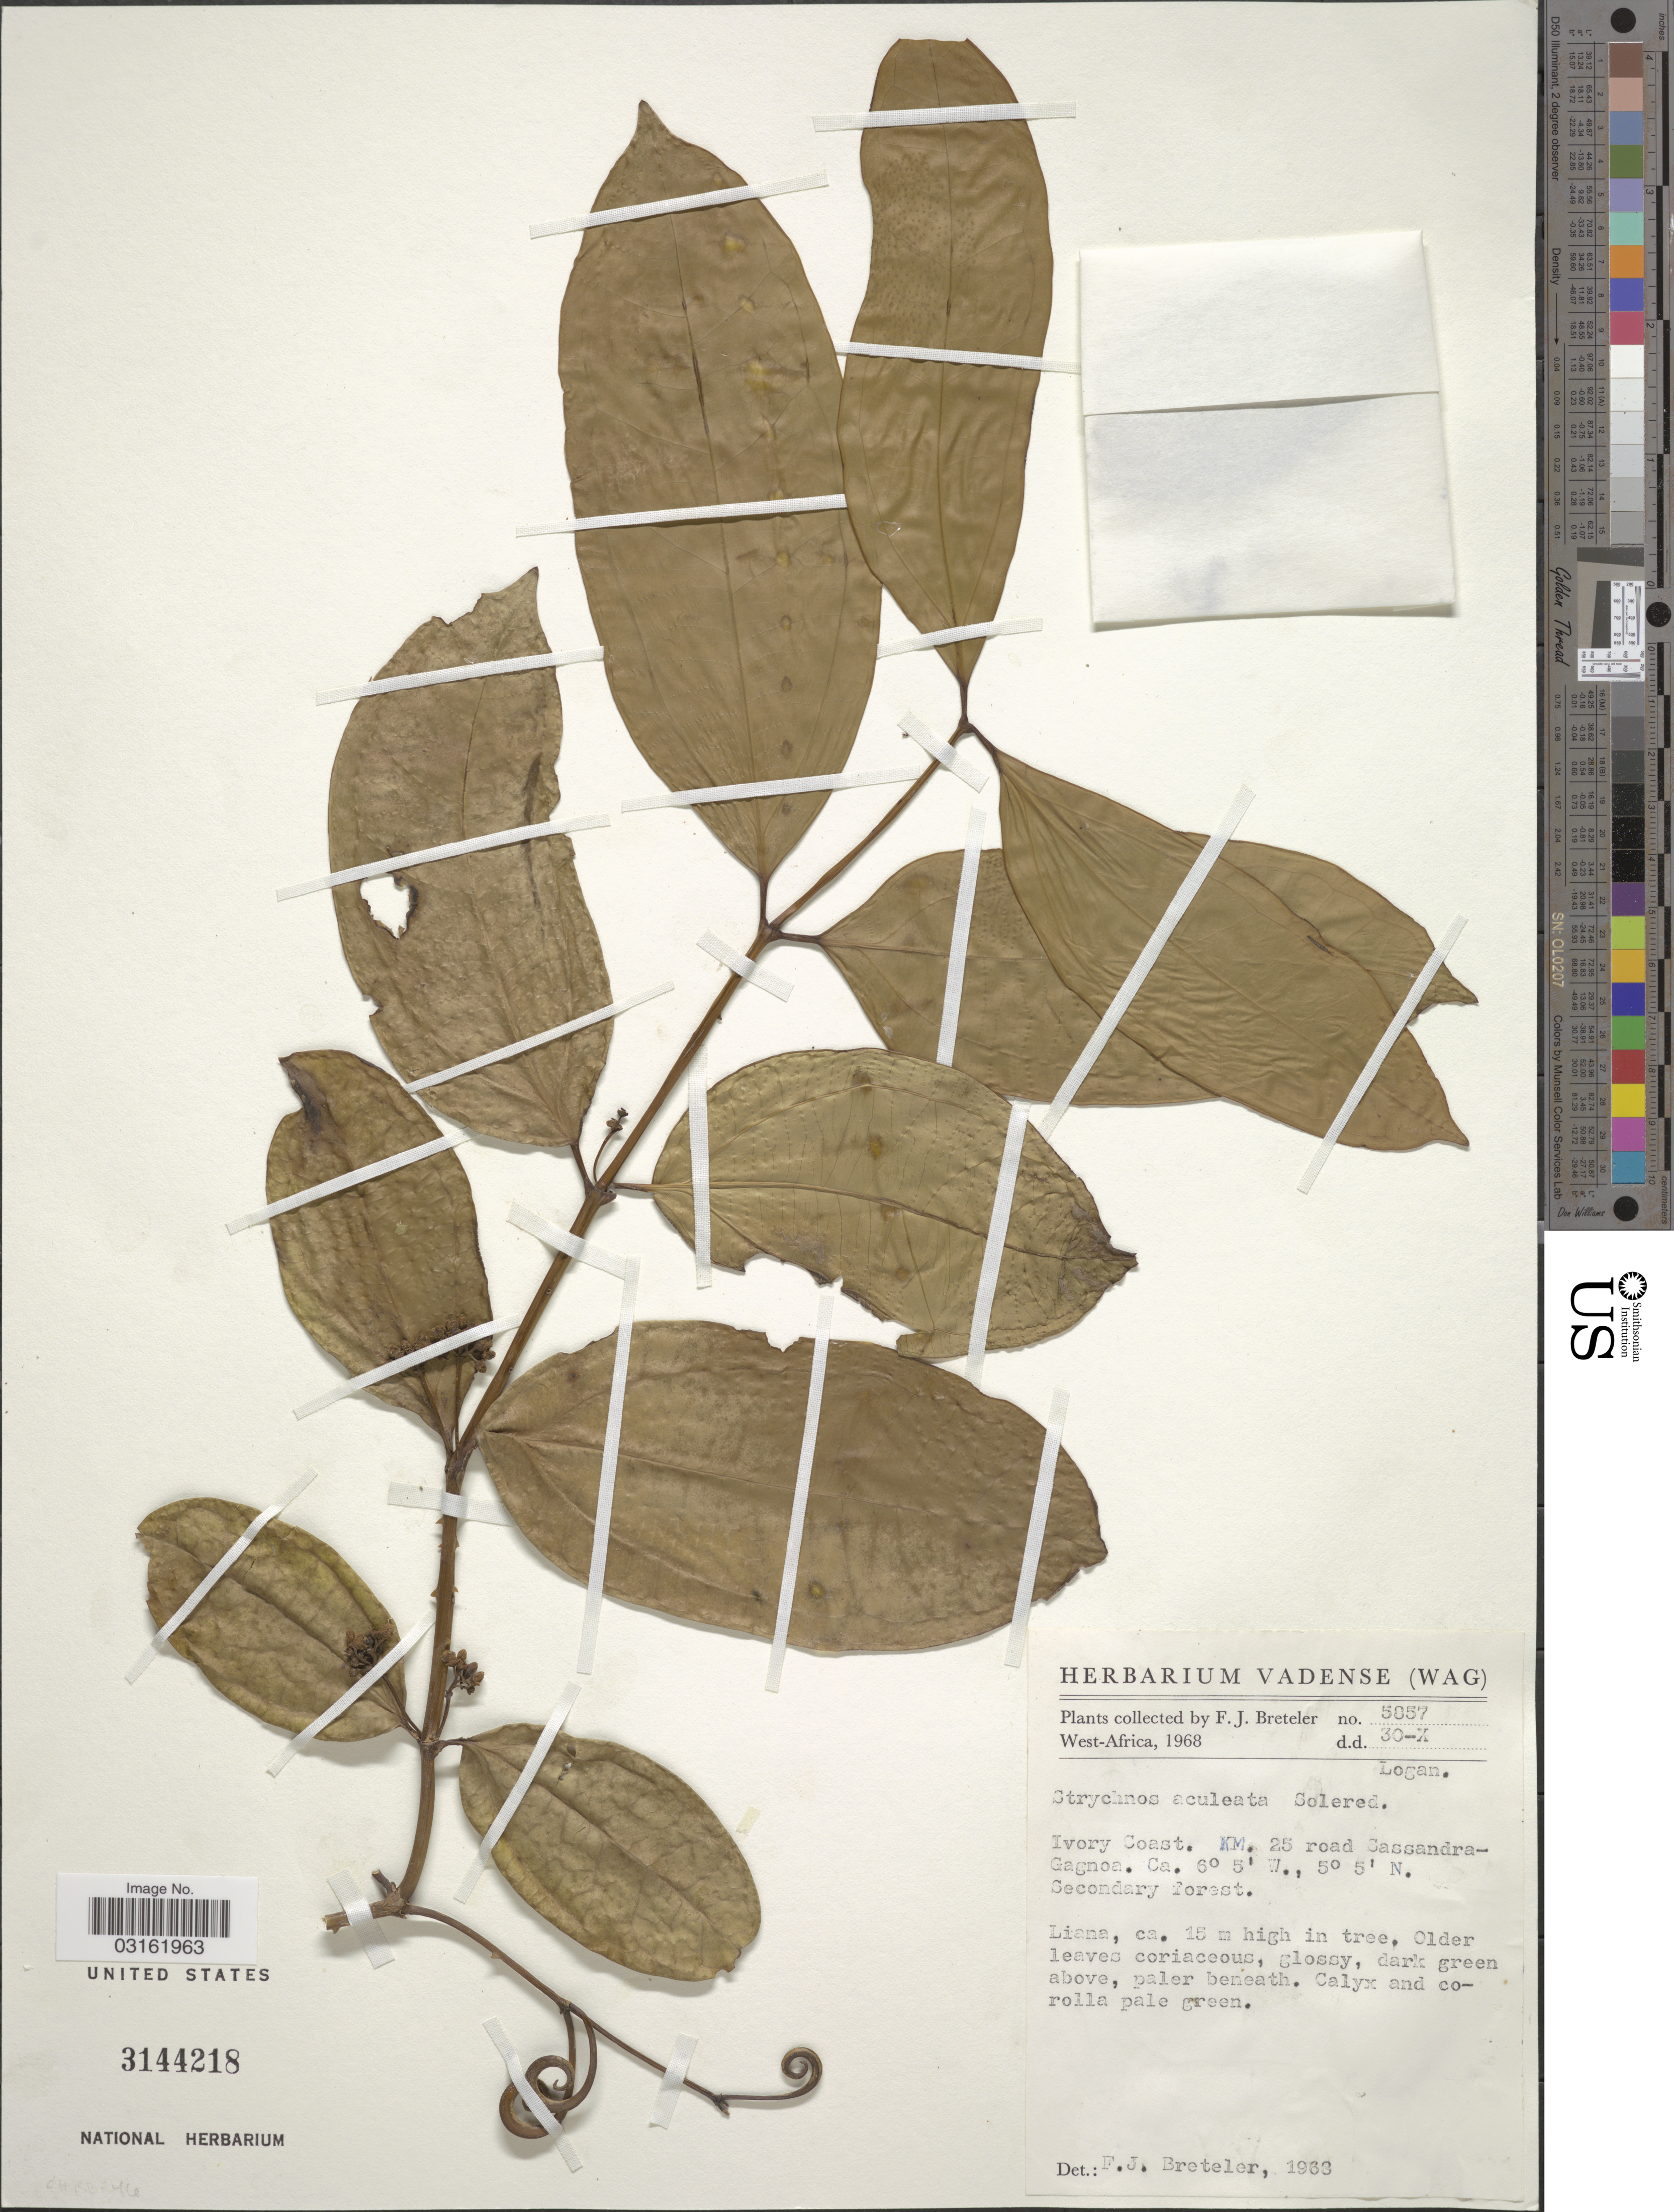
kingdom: Plantae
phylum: Tracheophyta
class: Magnoliopsida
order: Gentianales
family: Loganiaceae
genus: Strychnos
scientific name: Strychnos aculeata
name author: Soler.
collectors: F. J. Breteler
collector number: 5057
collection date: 1968-10-30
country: Ivory Coast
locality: West-Africa. KM. 25 road Sassandra-Gagnoa.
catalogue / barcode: US 3144218